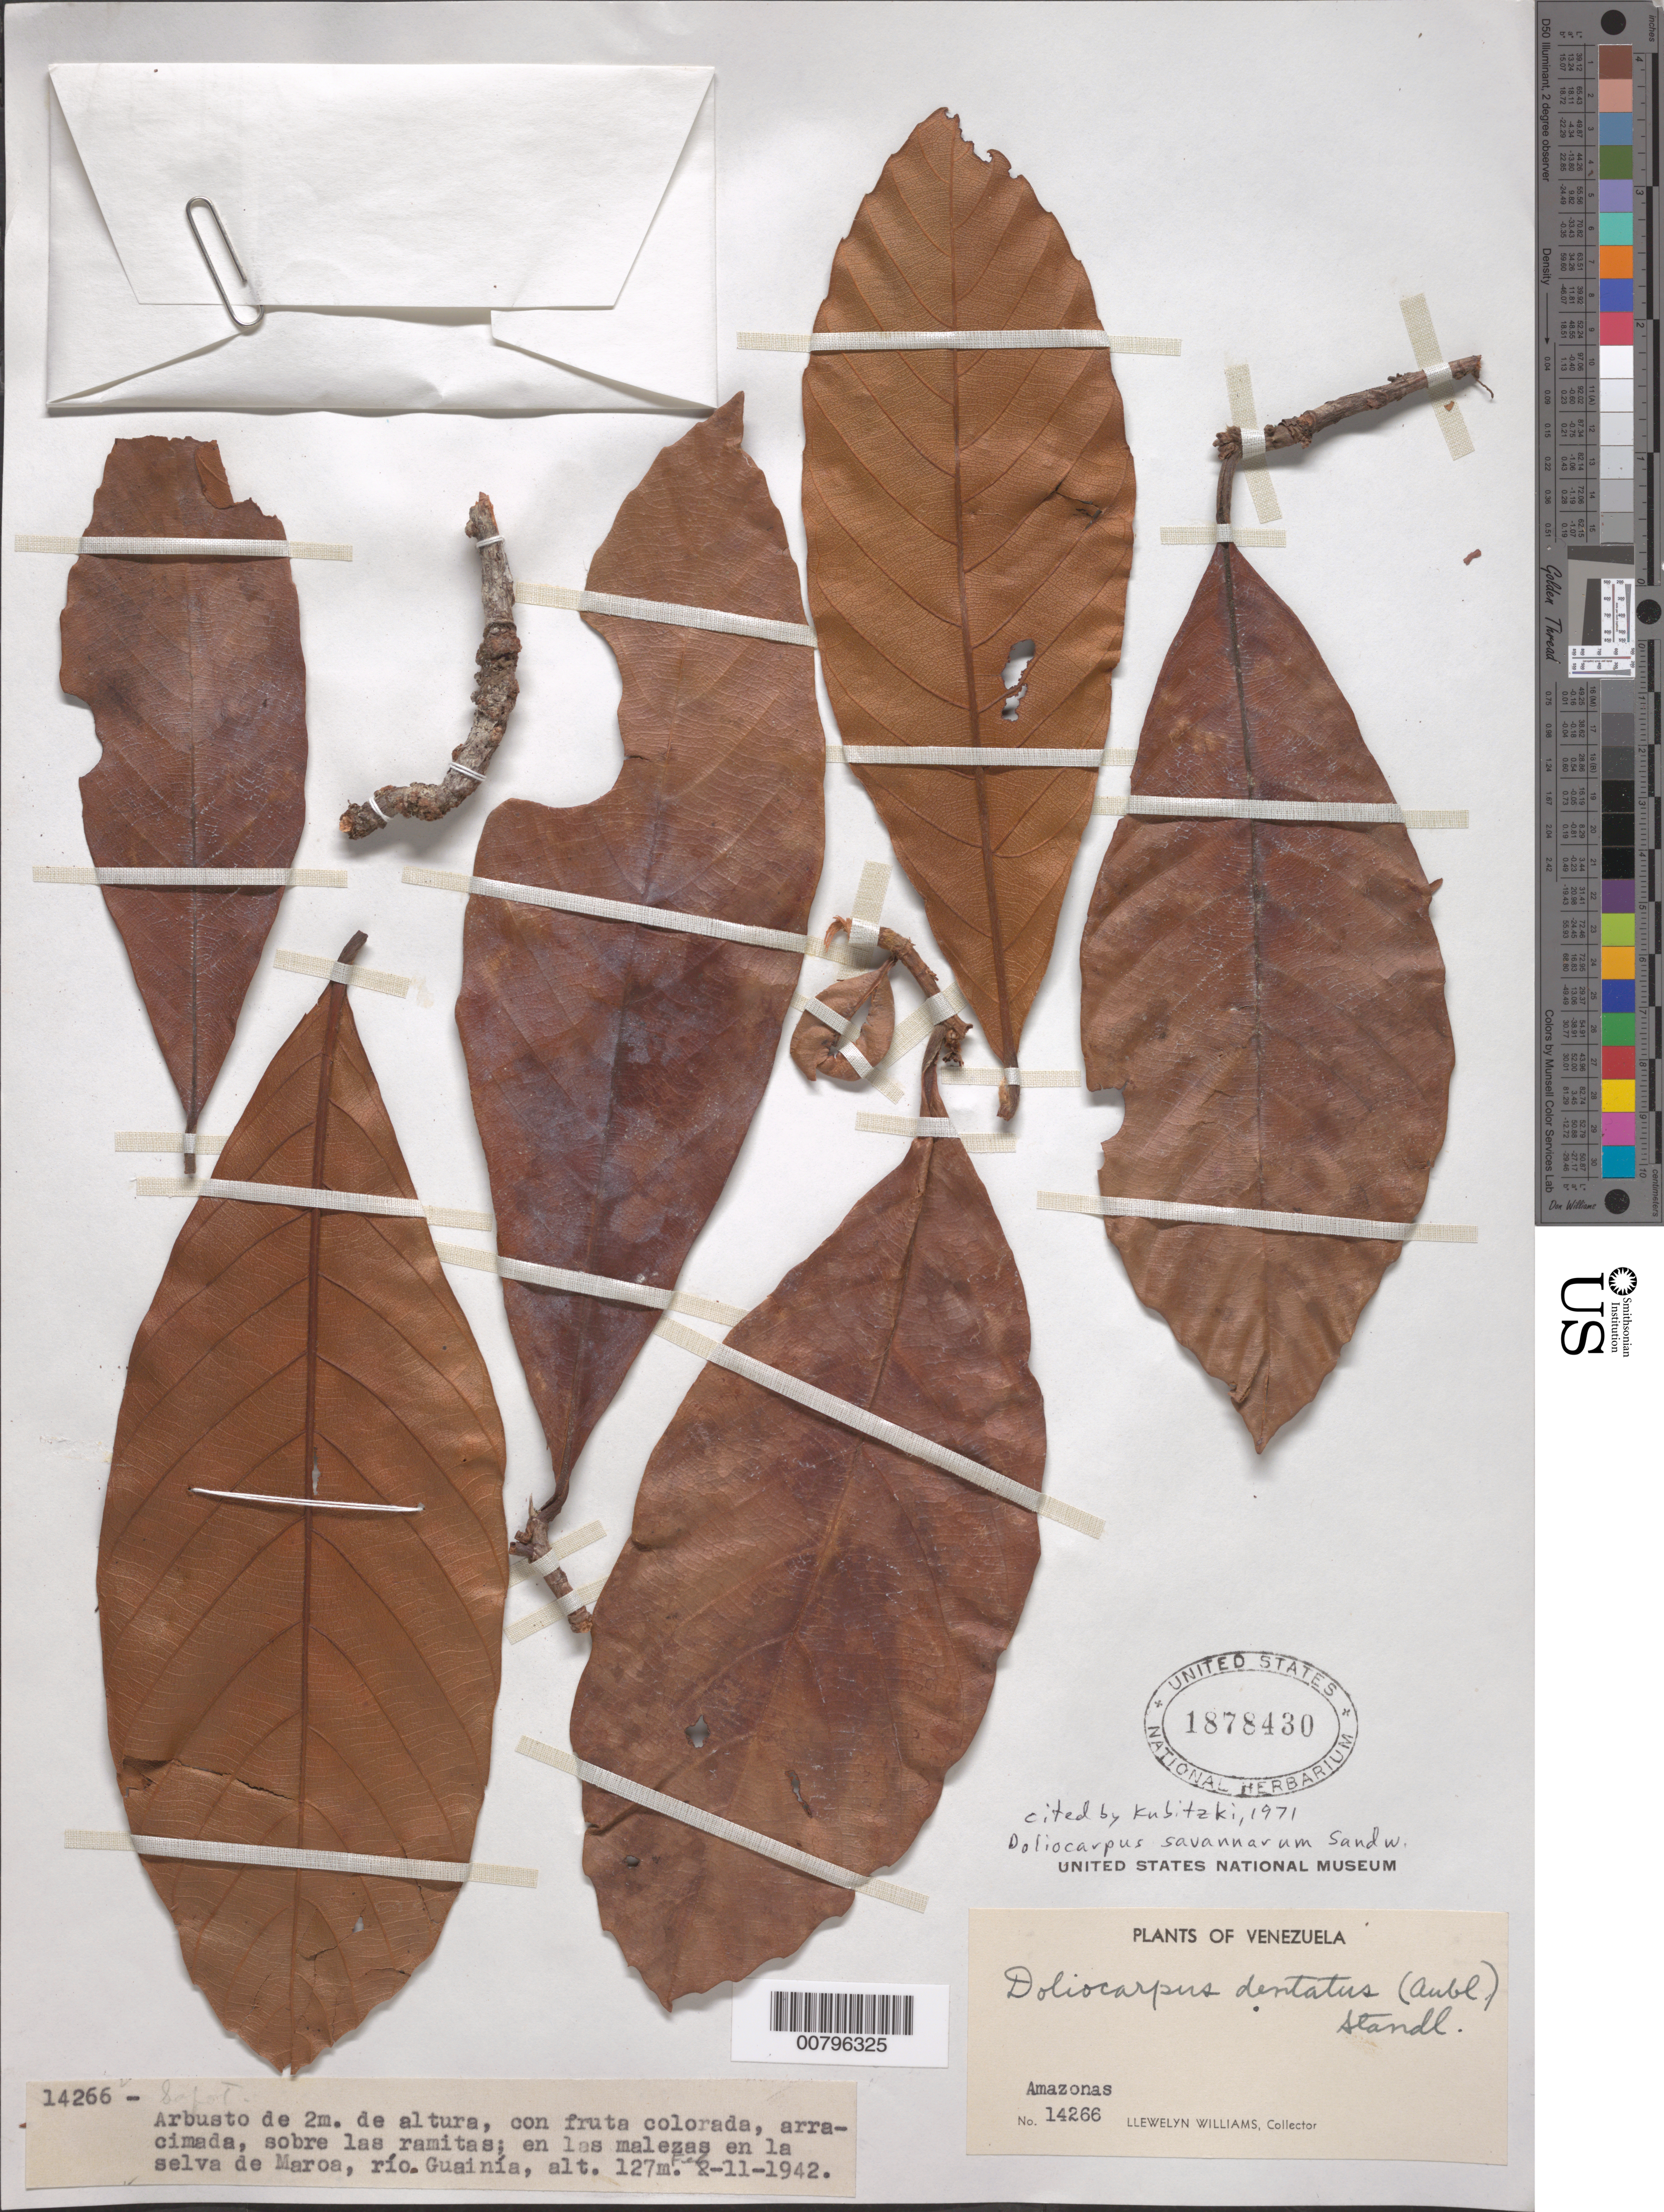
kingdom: Plantae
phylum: Tracheophyta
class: Magnoliopsida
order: Dilleniales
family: Dilleniaceae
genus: Doliocarpus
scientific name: Doliocarpus savannarum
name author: Sandwith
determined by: Kubitzki, Klaus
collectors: Ll. Williams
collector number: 14266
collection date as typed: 11-Feb-42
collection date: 1942-02-11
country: Venezuela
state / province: Amazonas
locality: Maroa, Río Guainía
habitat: Malezas en la selva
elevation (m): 127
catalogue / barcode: US 1878430